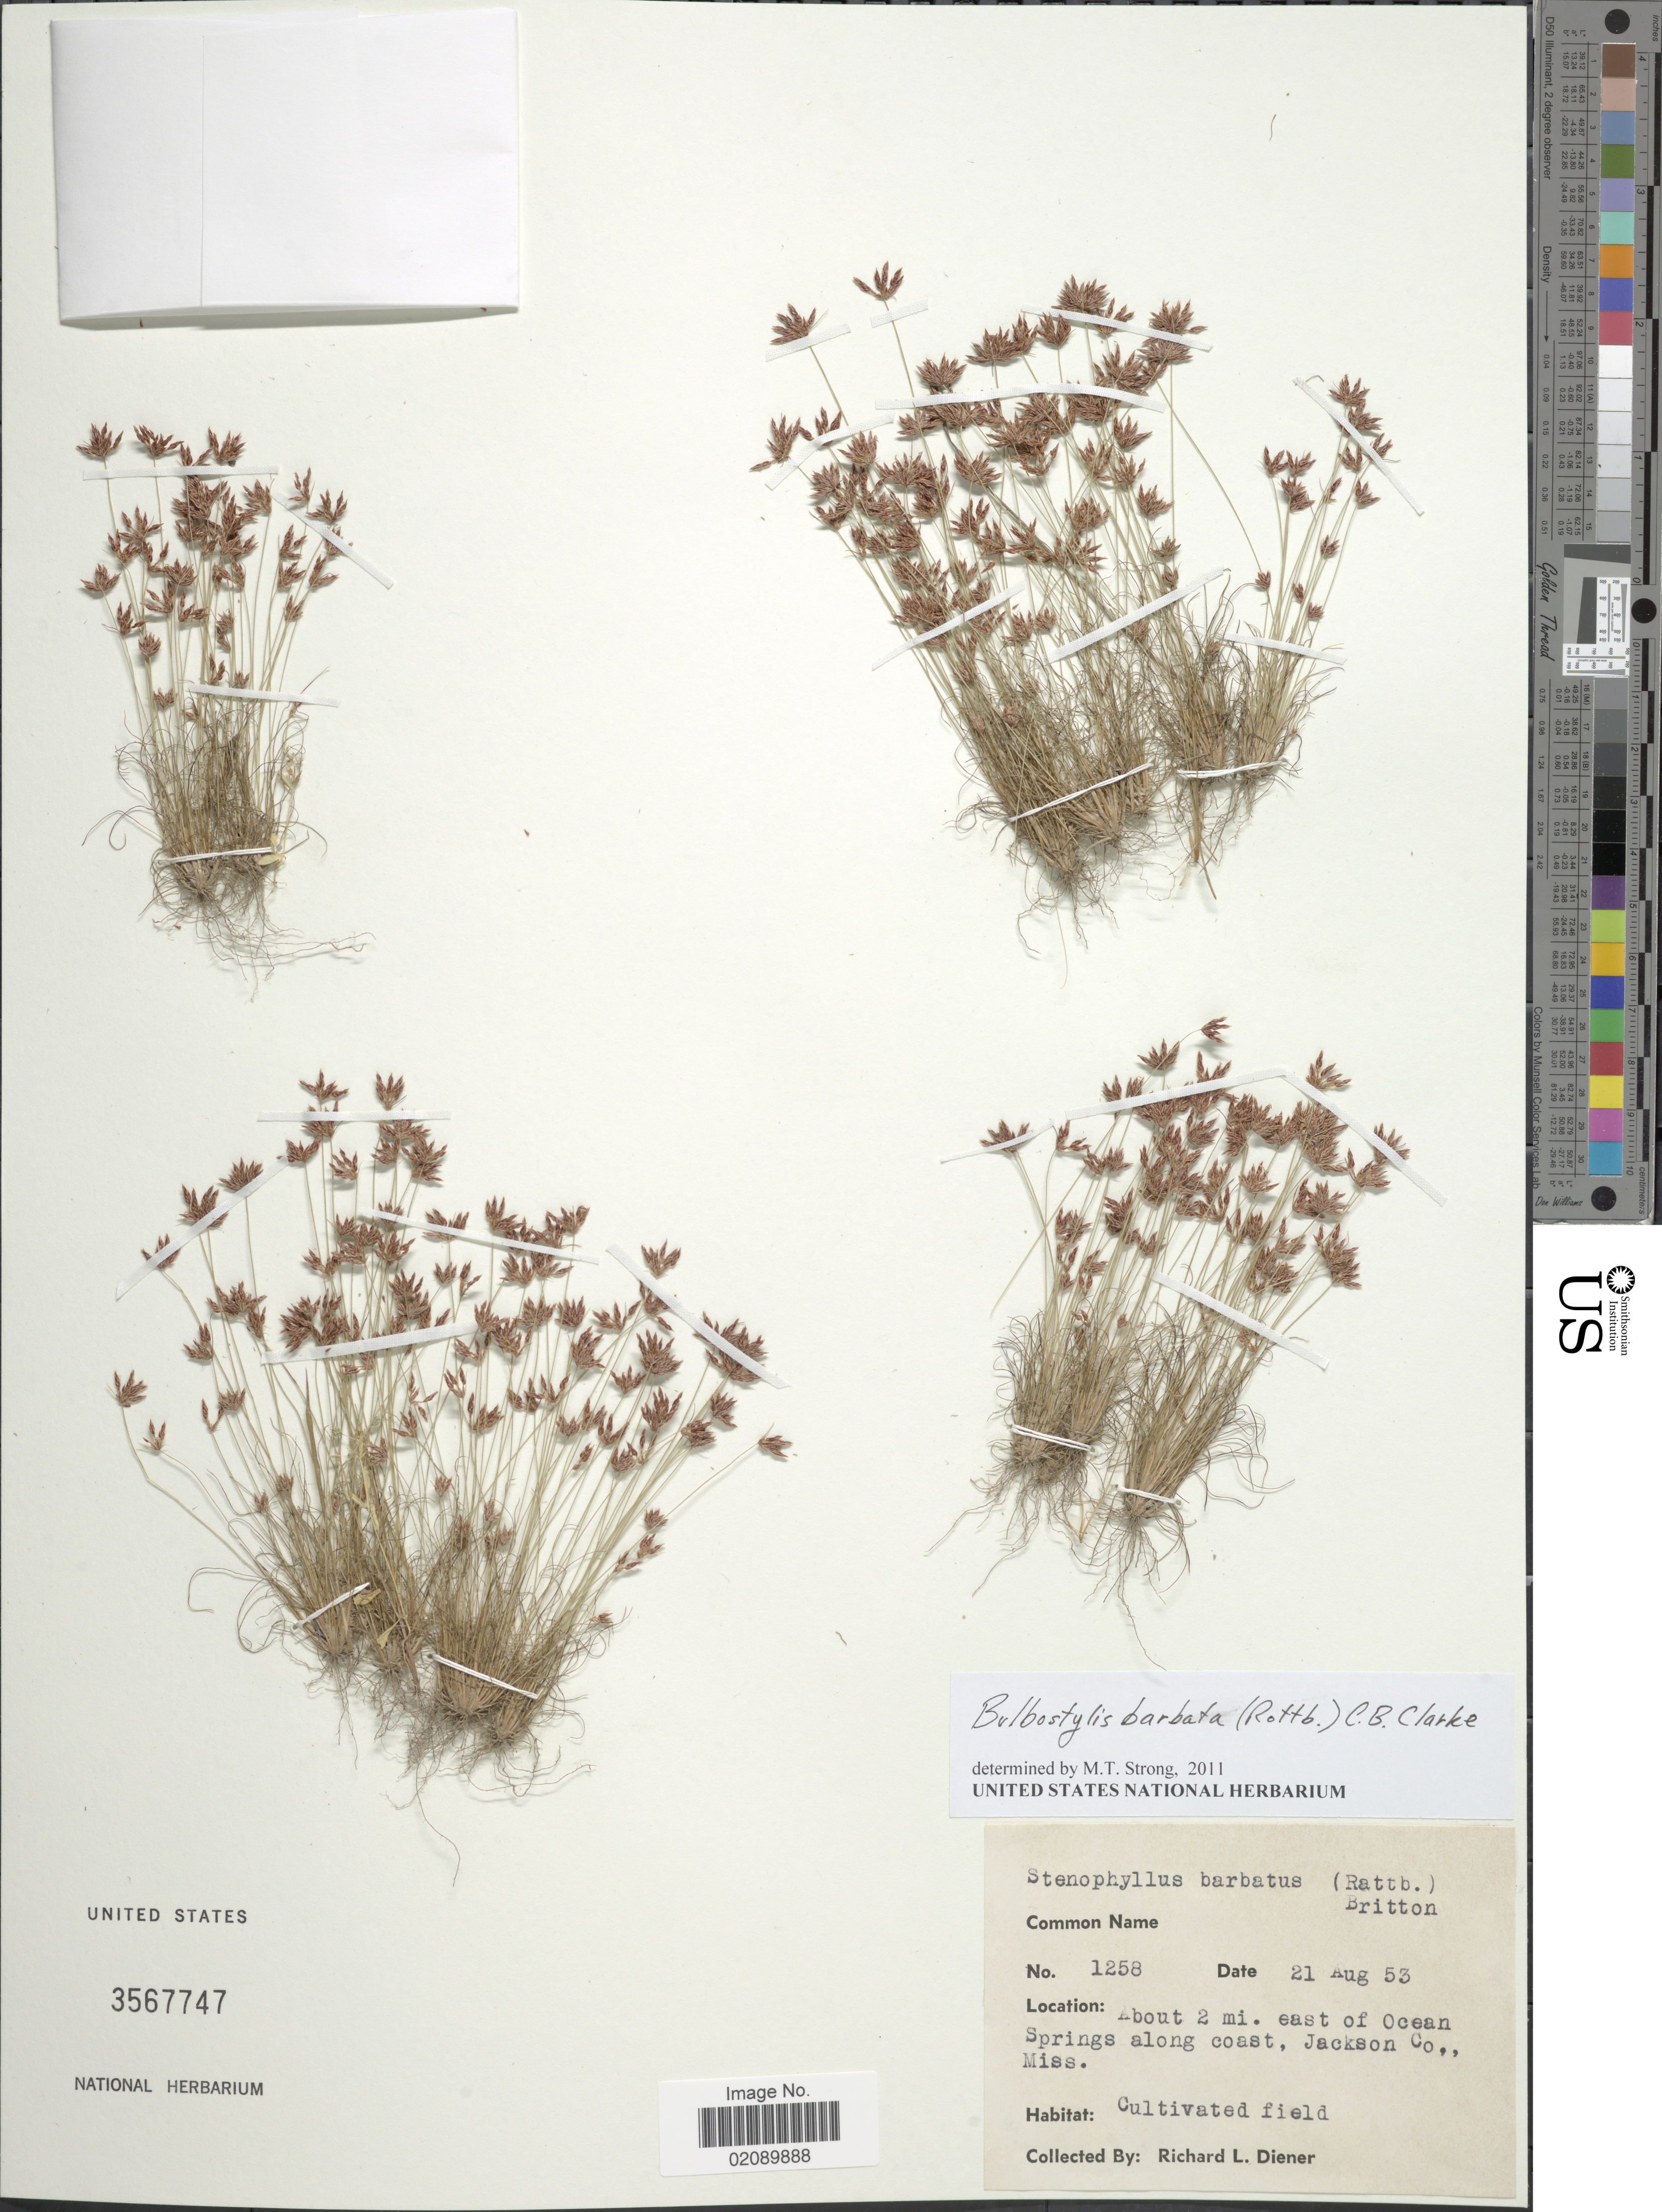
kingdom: Plantae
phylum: Tracheophyta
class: Liliopsida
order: Poales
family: Cyperaceae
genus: Bulbostylis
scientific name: Bulbostylis barbata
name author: (Rottb.) C.B. Clarke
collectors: R. Diener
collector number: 1258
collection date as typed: Transcribed d/m/y: 21/8/53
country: United States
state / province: Mississippi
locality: About 2 mi. east of Ocean Springs along coast, Jackson Co., Miss.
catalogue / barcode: US 3567747